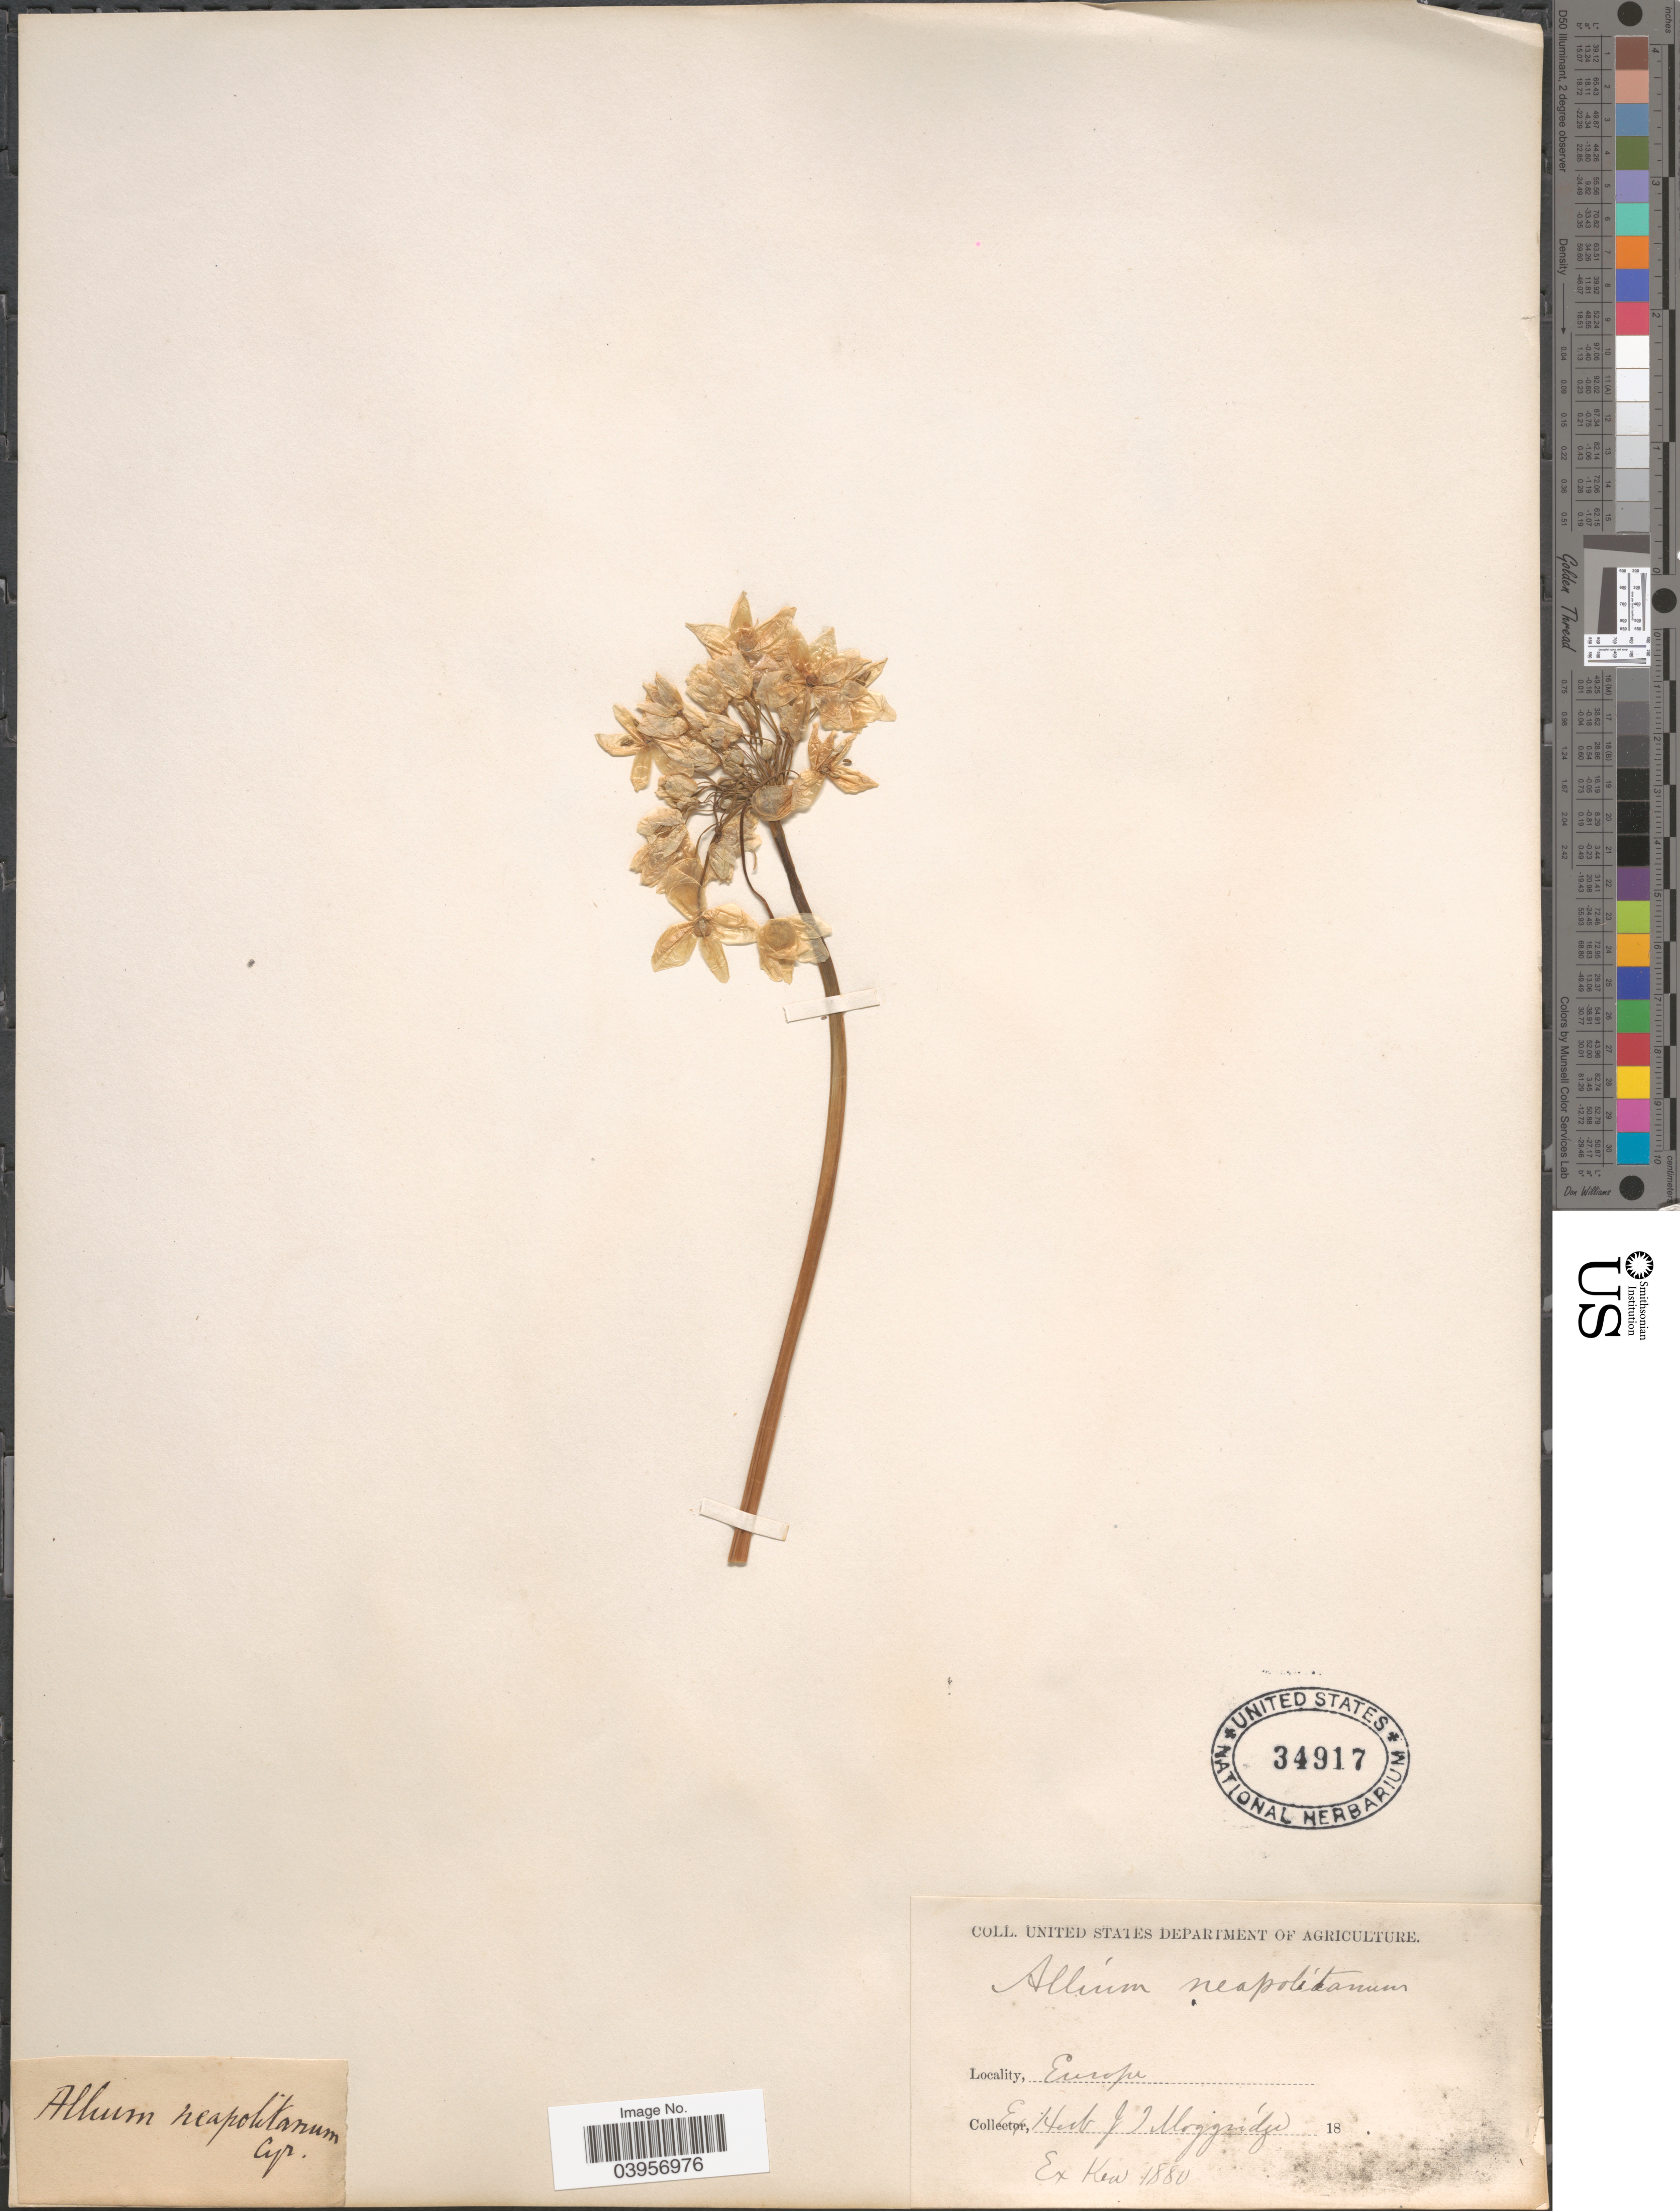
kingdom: Plantae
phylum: Tracheophyta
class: Liliopsida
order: Asparagales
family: Amaryllidaceae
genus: Allium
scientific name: Allium neapolitanum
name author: Cirillo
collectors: ex herb. J.T. Moggridge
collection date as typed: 18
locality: Europe.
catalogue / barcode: US 34917